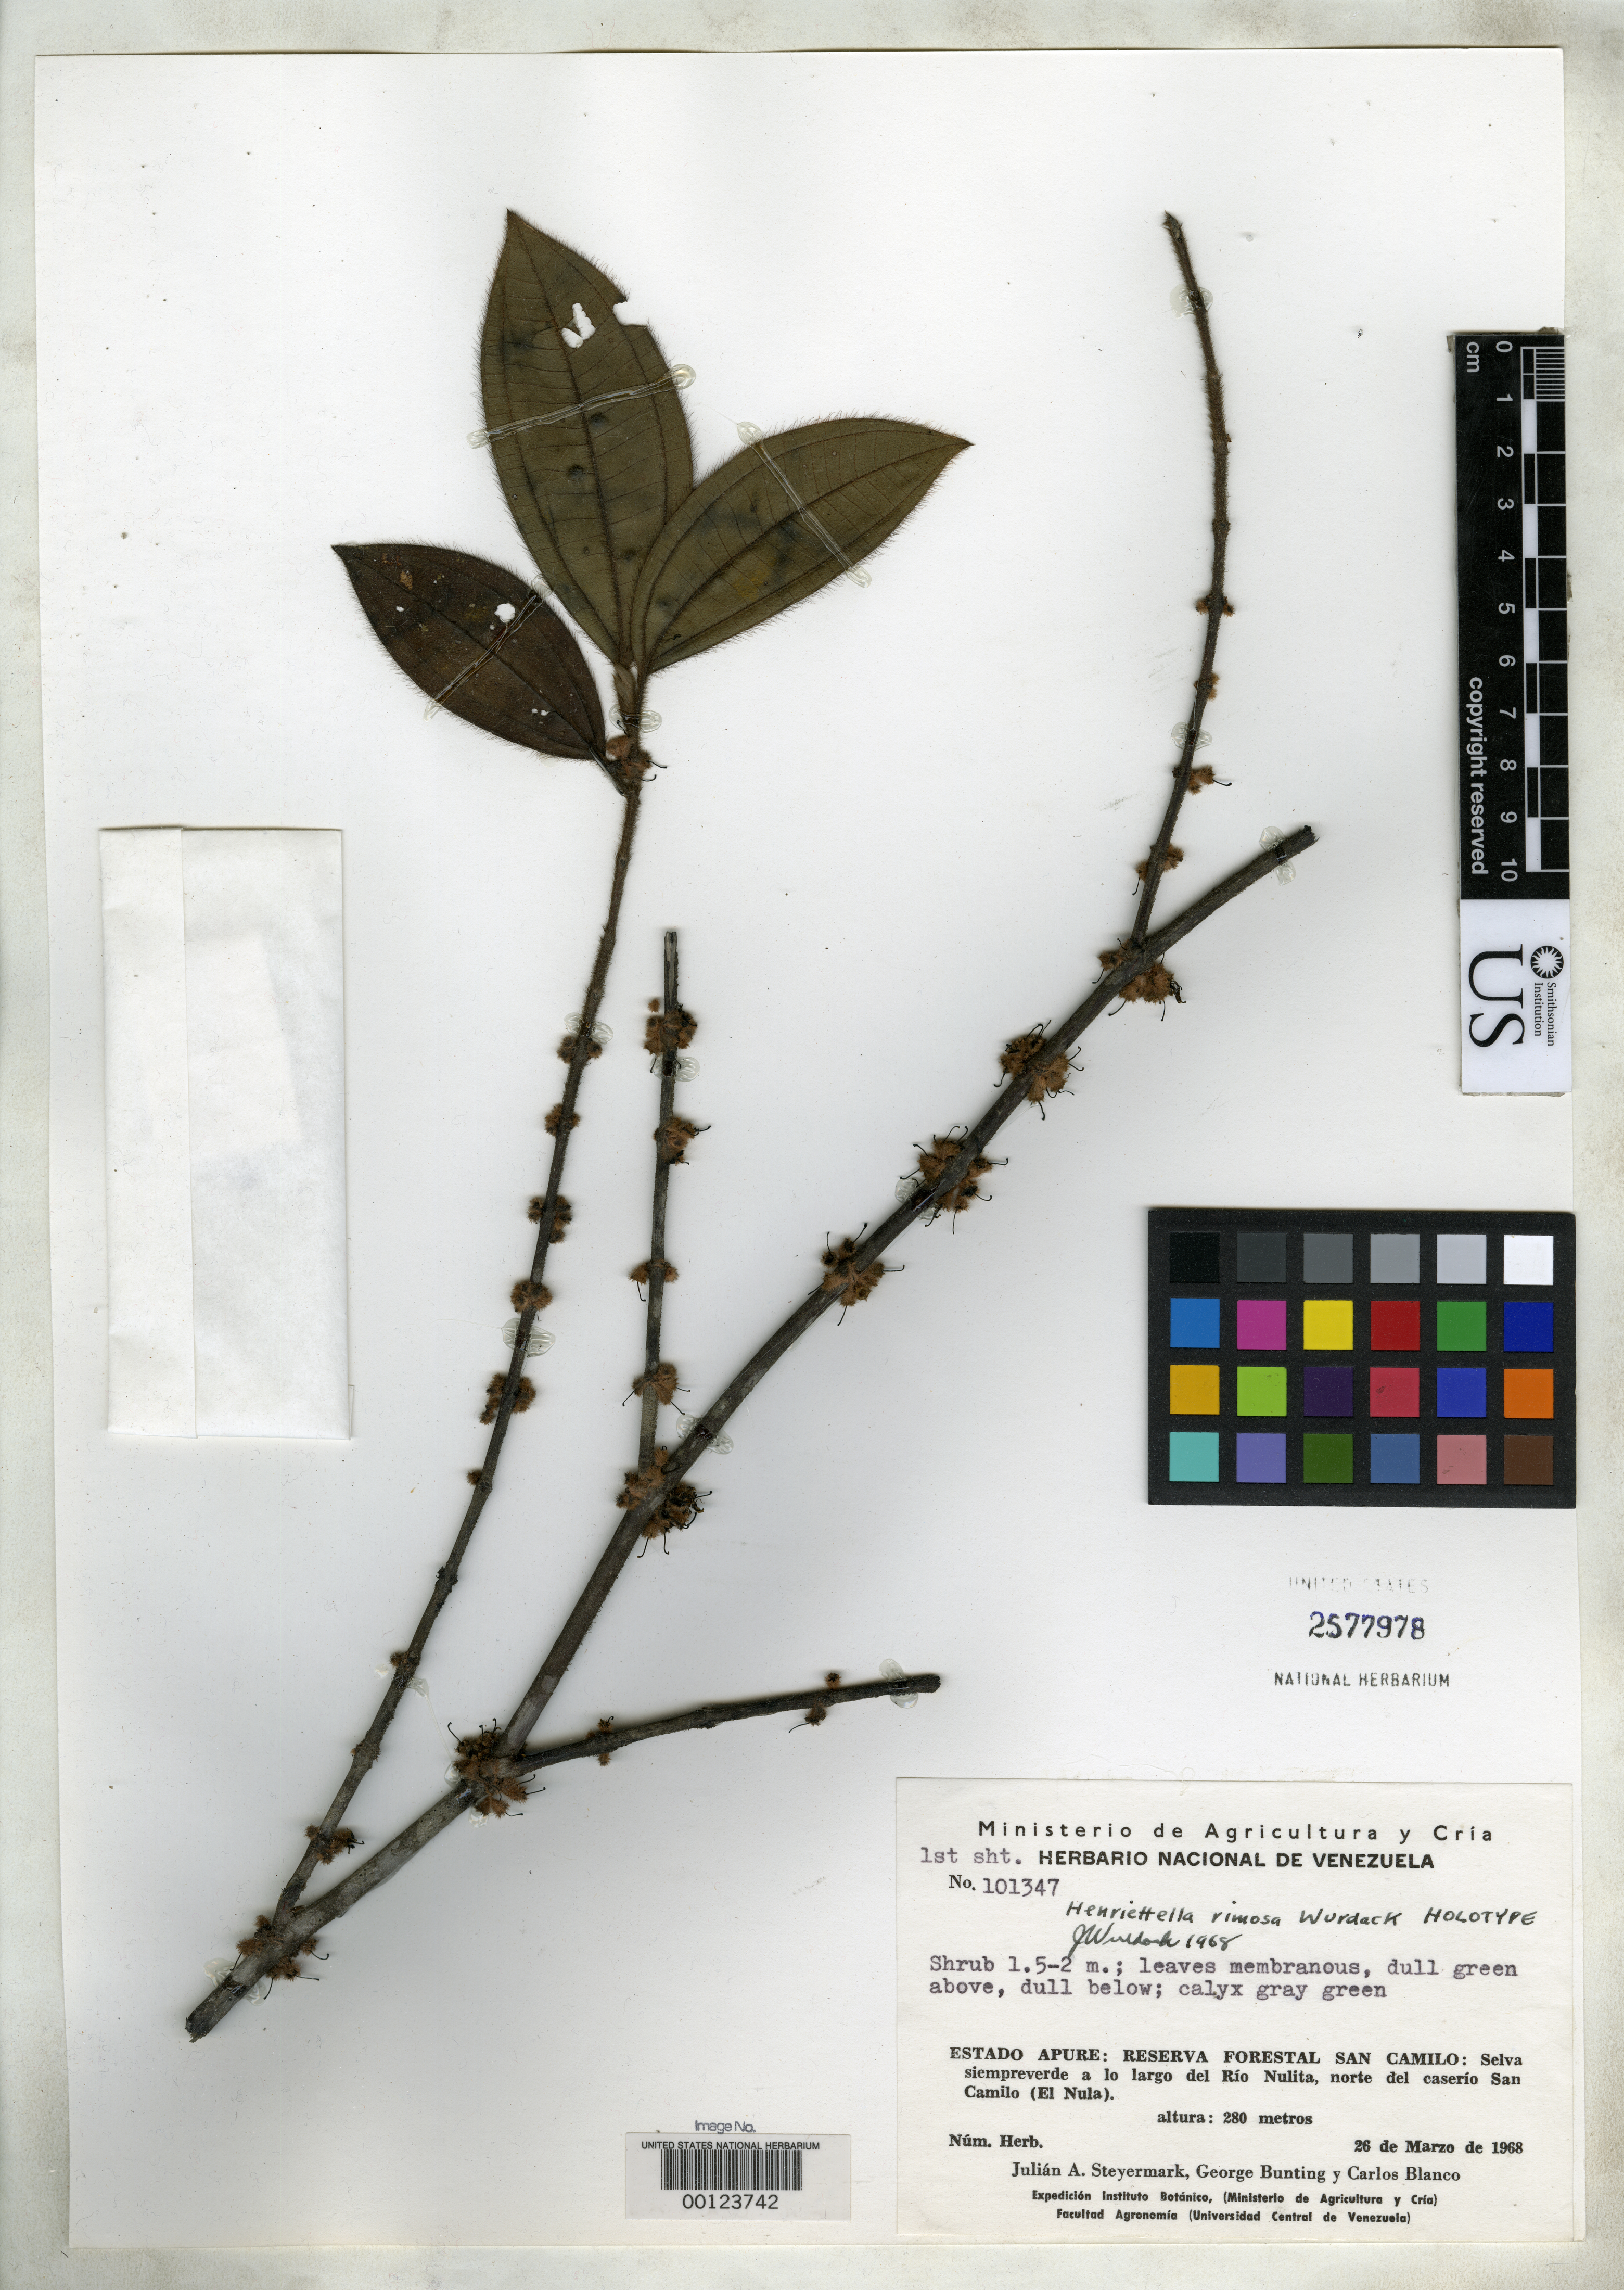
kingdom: Plantae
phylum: Tracheophyta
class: Magnoliopsida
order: Myrtales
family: Melastomataceae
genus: Henriettella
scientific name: Henriettella rimosa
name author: Wurdack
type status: Holotype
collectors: J. Steyermark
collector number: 101347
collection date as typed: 26 Mar 1968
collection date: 1968-03-26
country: Venezuela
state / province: Apure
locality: Rio Mulita.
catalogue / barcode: US 2577978